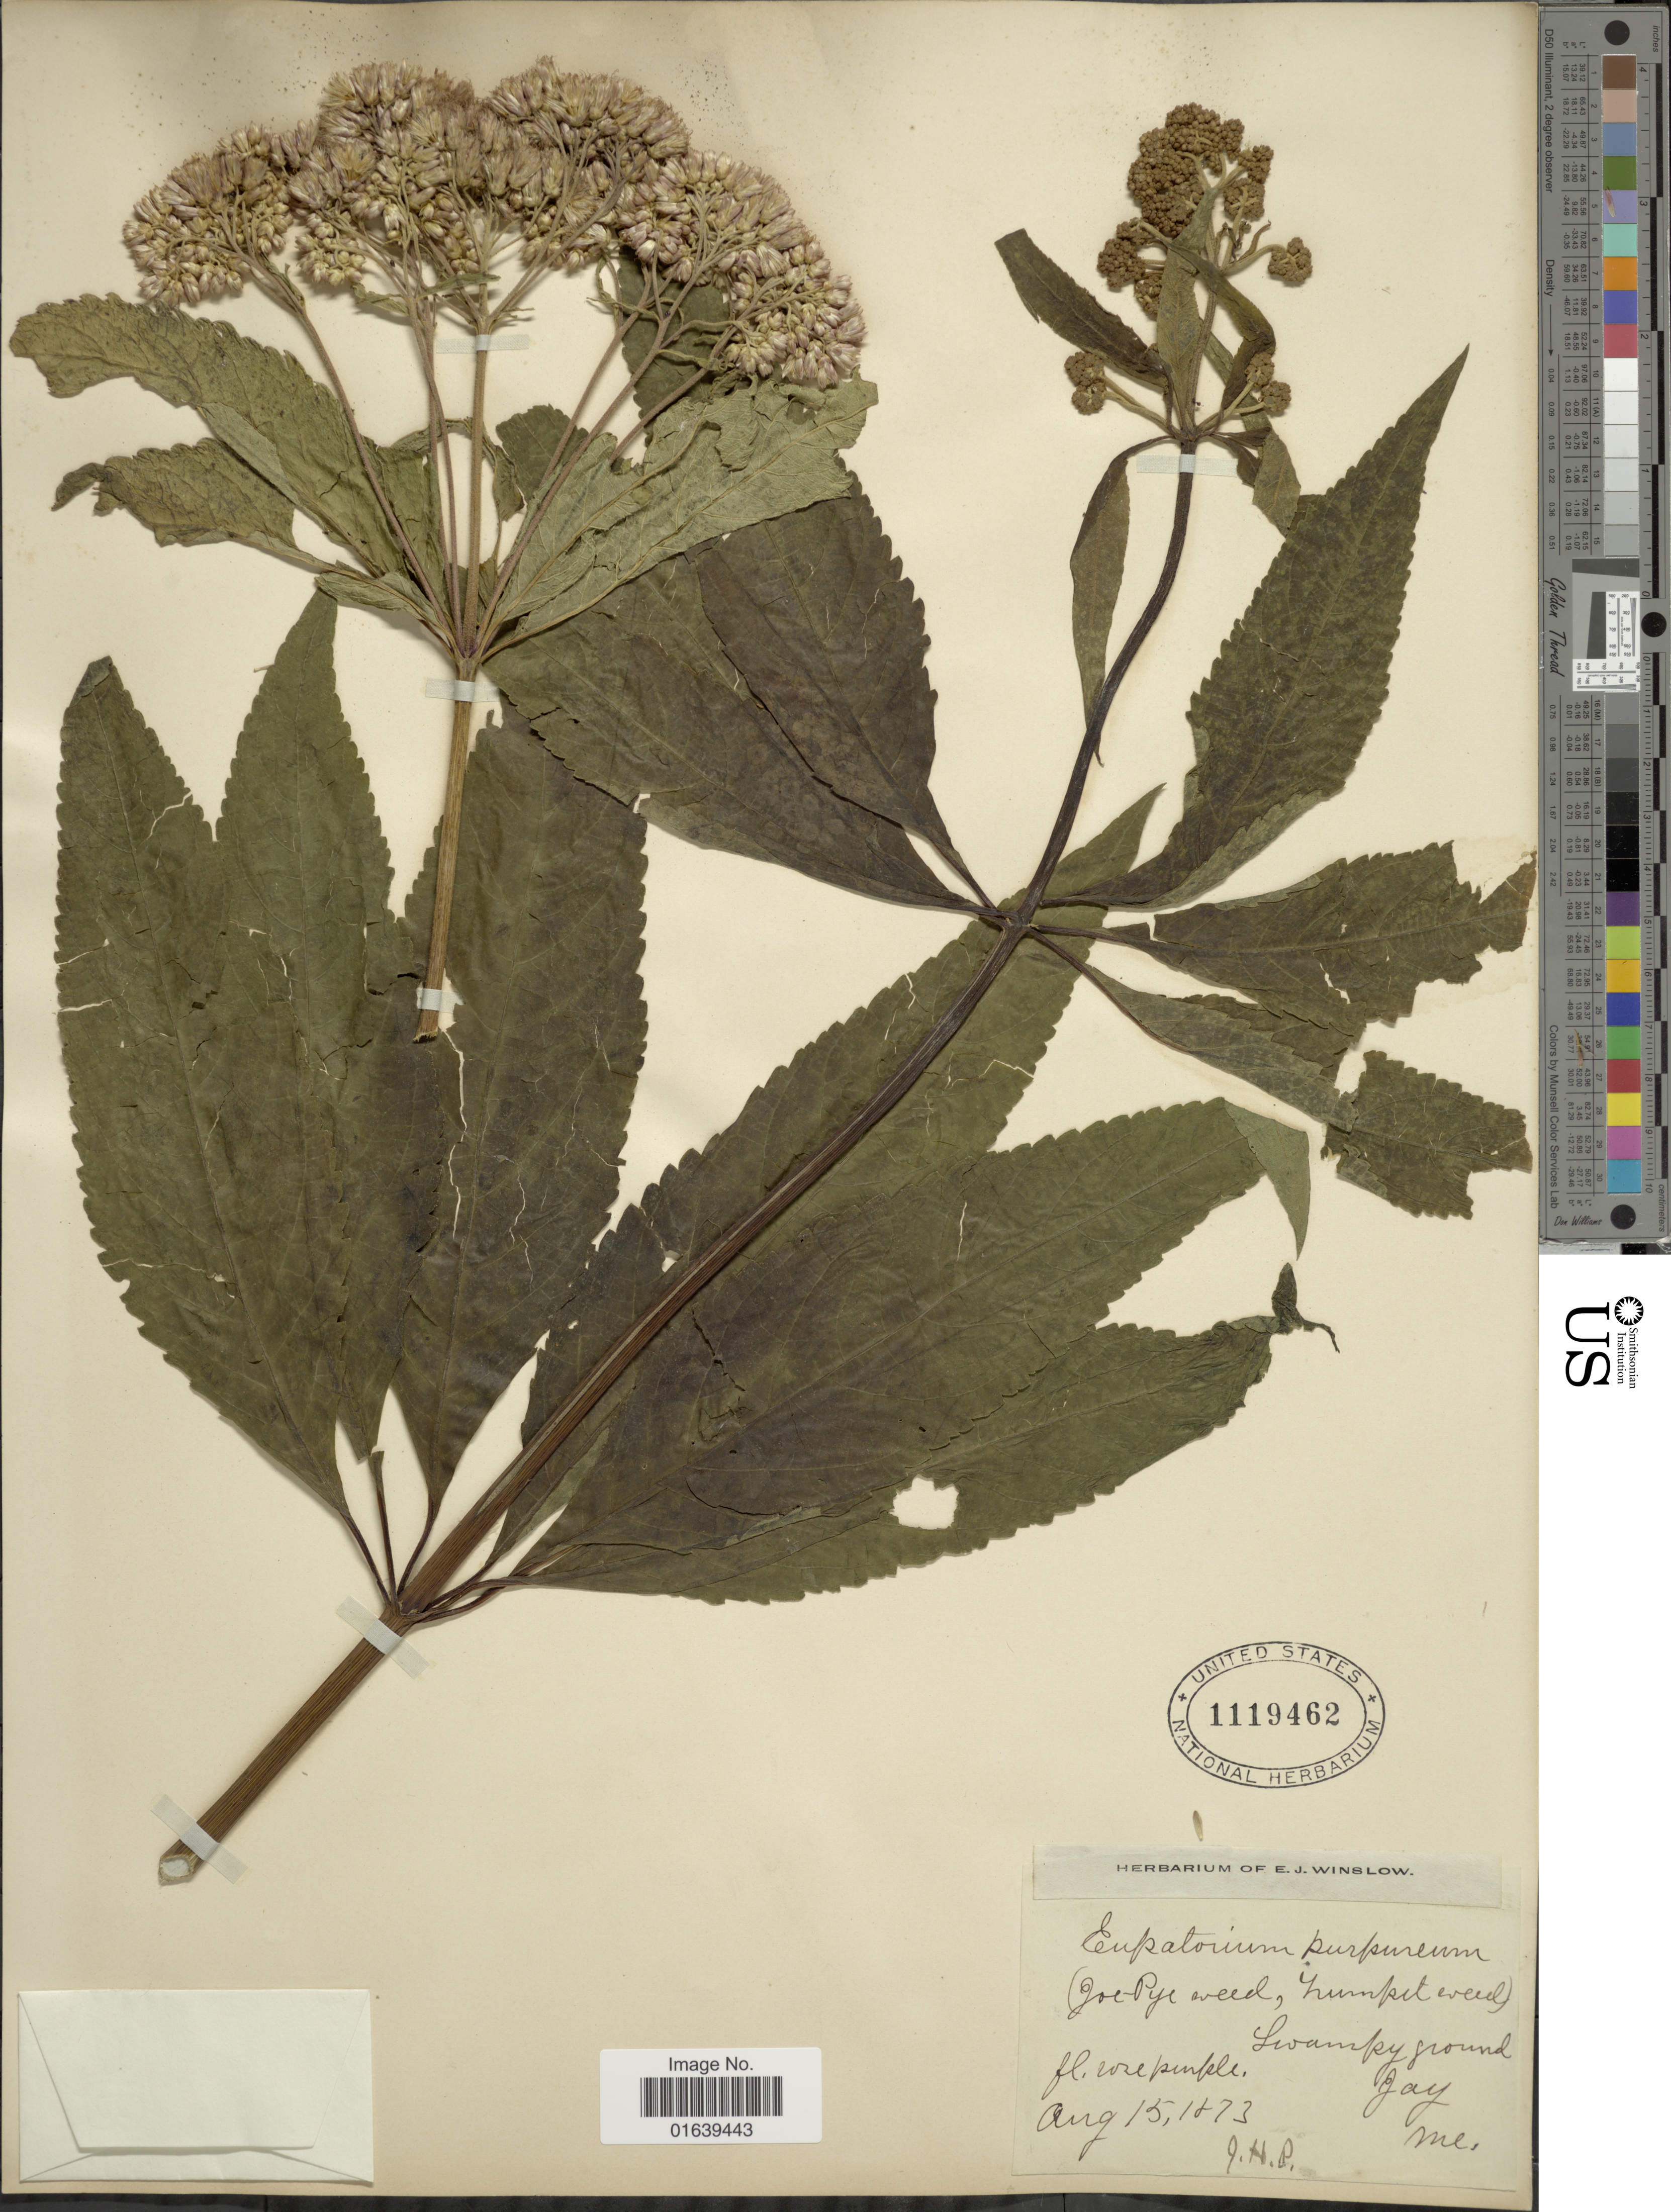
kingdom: Plantae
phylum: Tracheophyta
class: Magnoliopsida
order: Asterales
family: Asteraceae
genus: Eupatorium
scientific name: Eupatorium maculatum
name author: L.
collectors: J.H.P.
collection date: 1873-08-15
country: United States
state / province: Maine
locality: Swampy ground. Jay.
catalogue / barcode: US 1119462